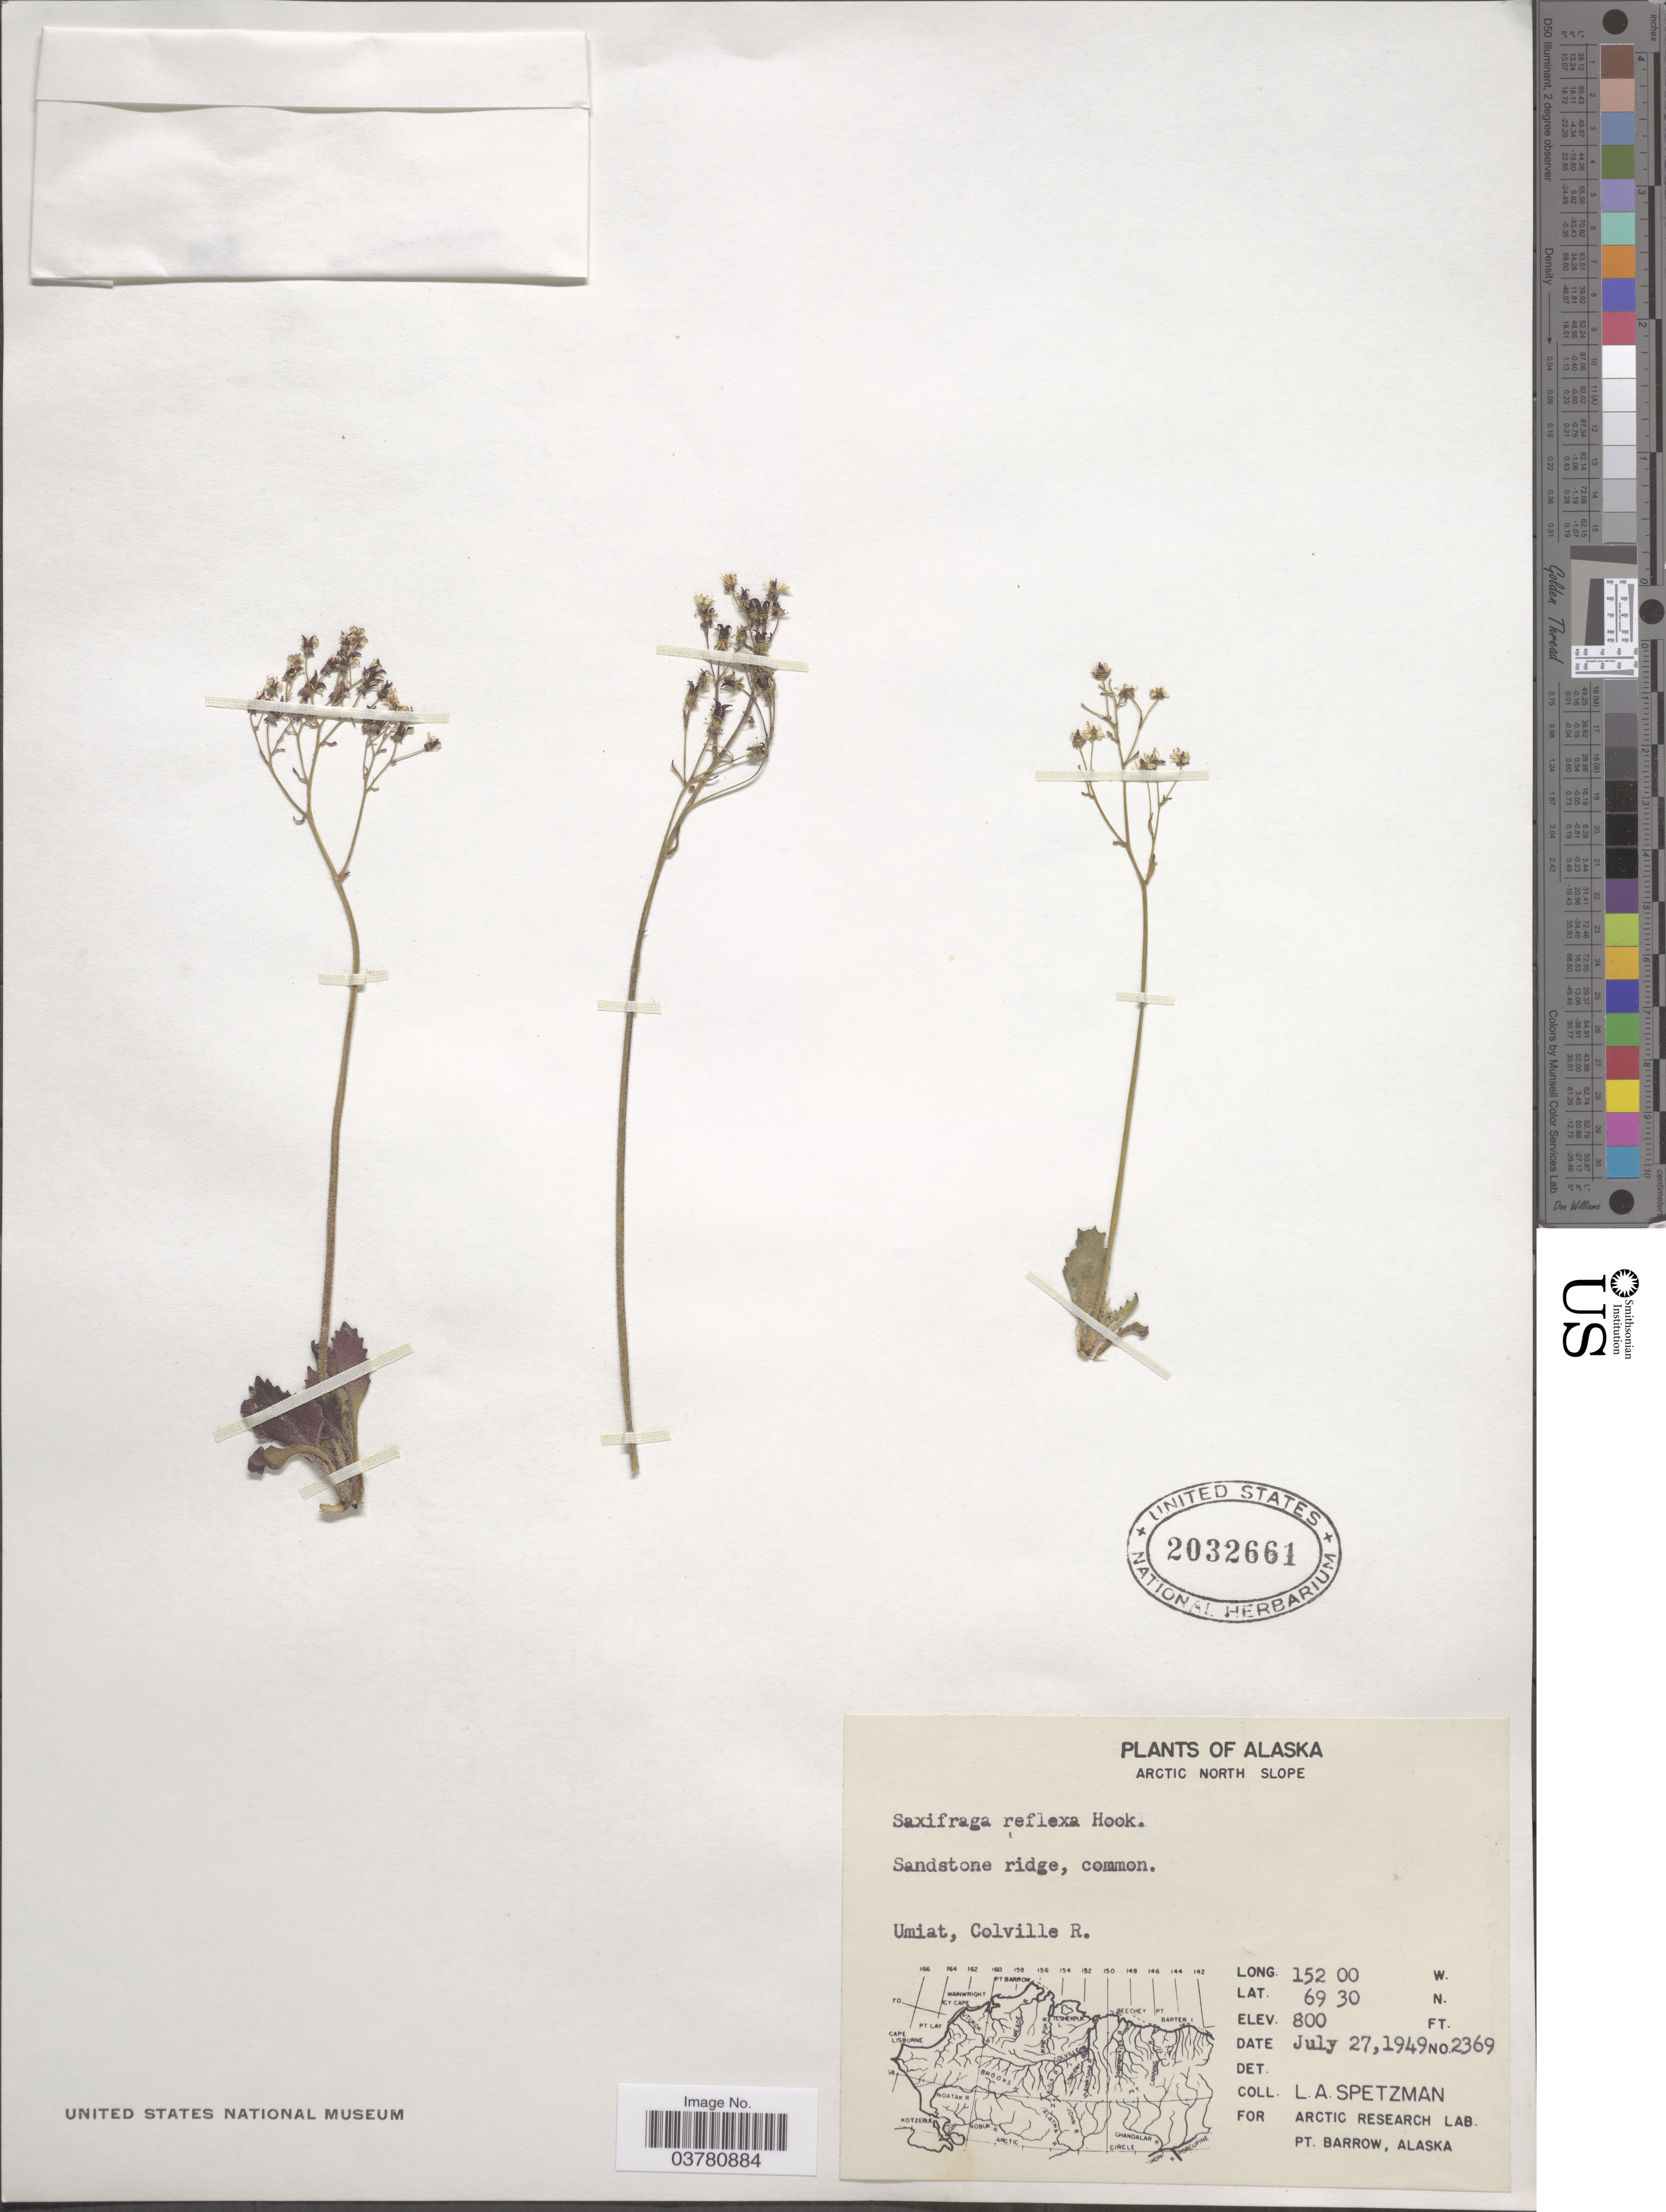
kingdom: Plantae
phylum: Tracheophyta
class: Magnoliopsida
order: Saxifragales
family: Saxifragaceae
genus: Micranthes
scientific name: Micranthes reflexa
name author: (Hook.) Small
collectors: L. Spetzman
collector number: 2369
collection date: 1949-07-27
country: United States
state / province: Alaska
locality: Arctic North Slope. Sandstone ridge, common. Umiat, Colville R.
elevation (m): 244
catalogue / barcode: US 2032661